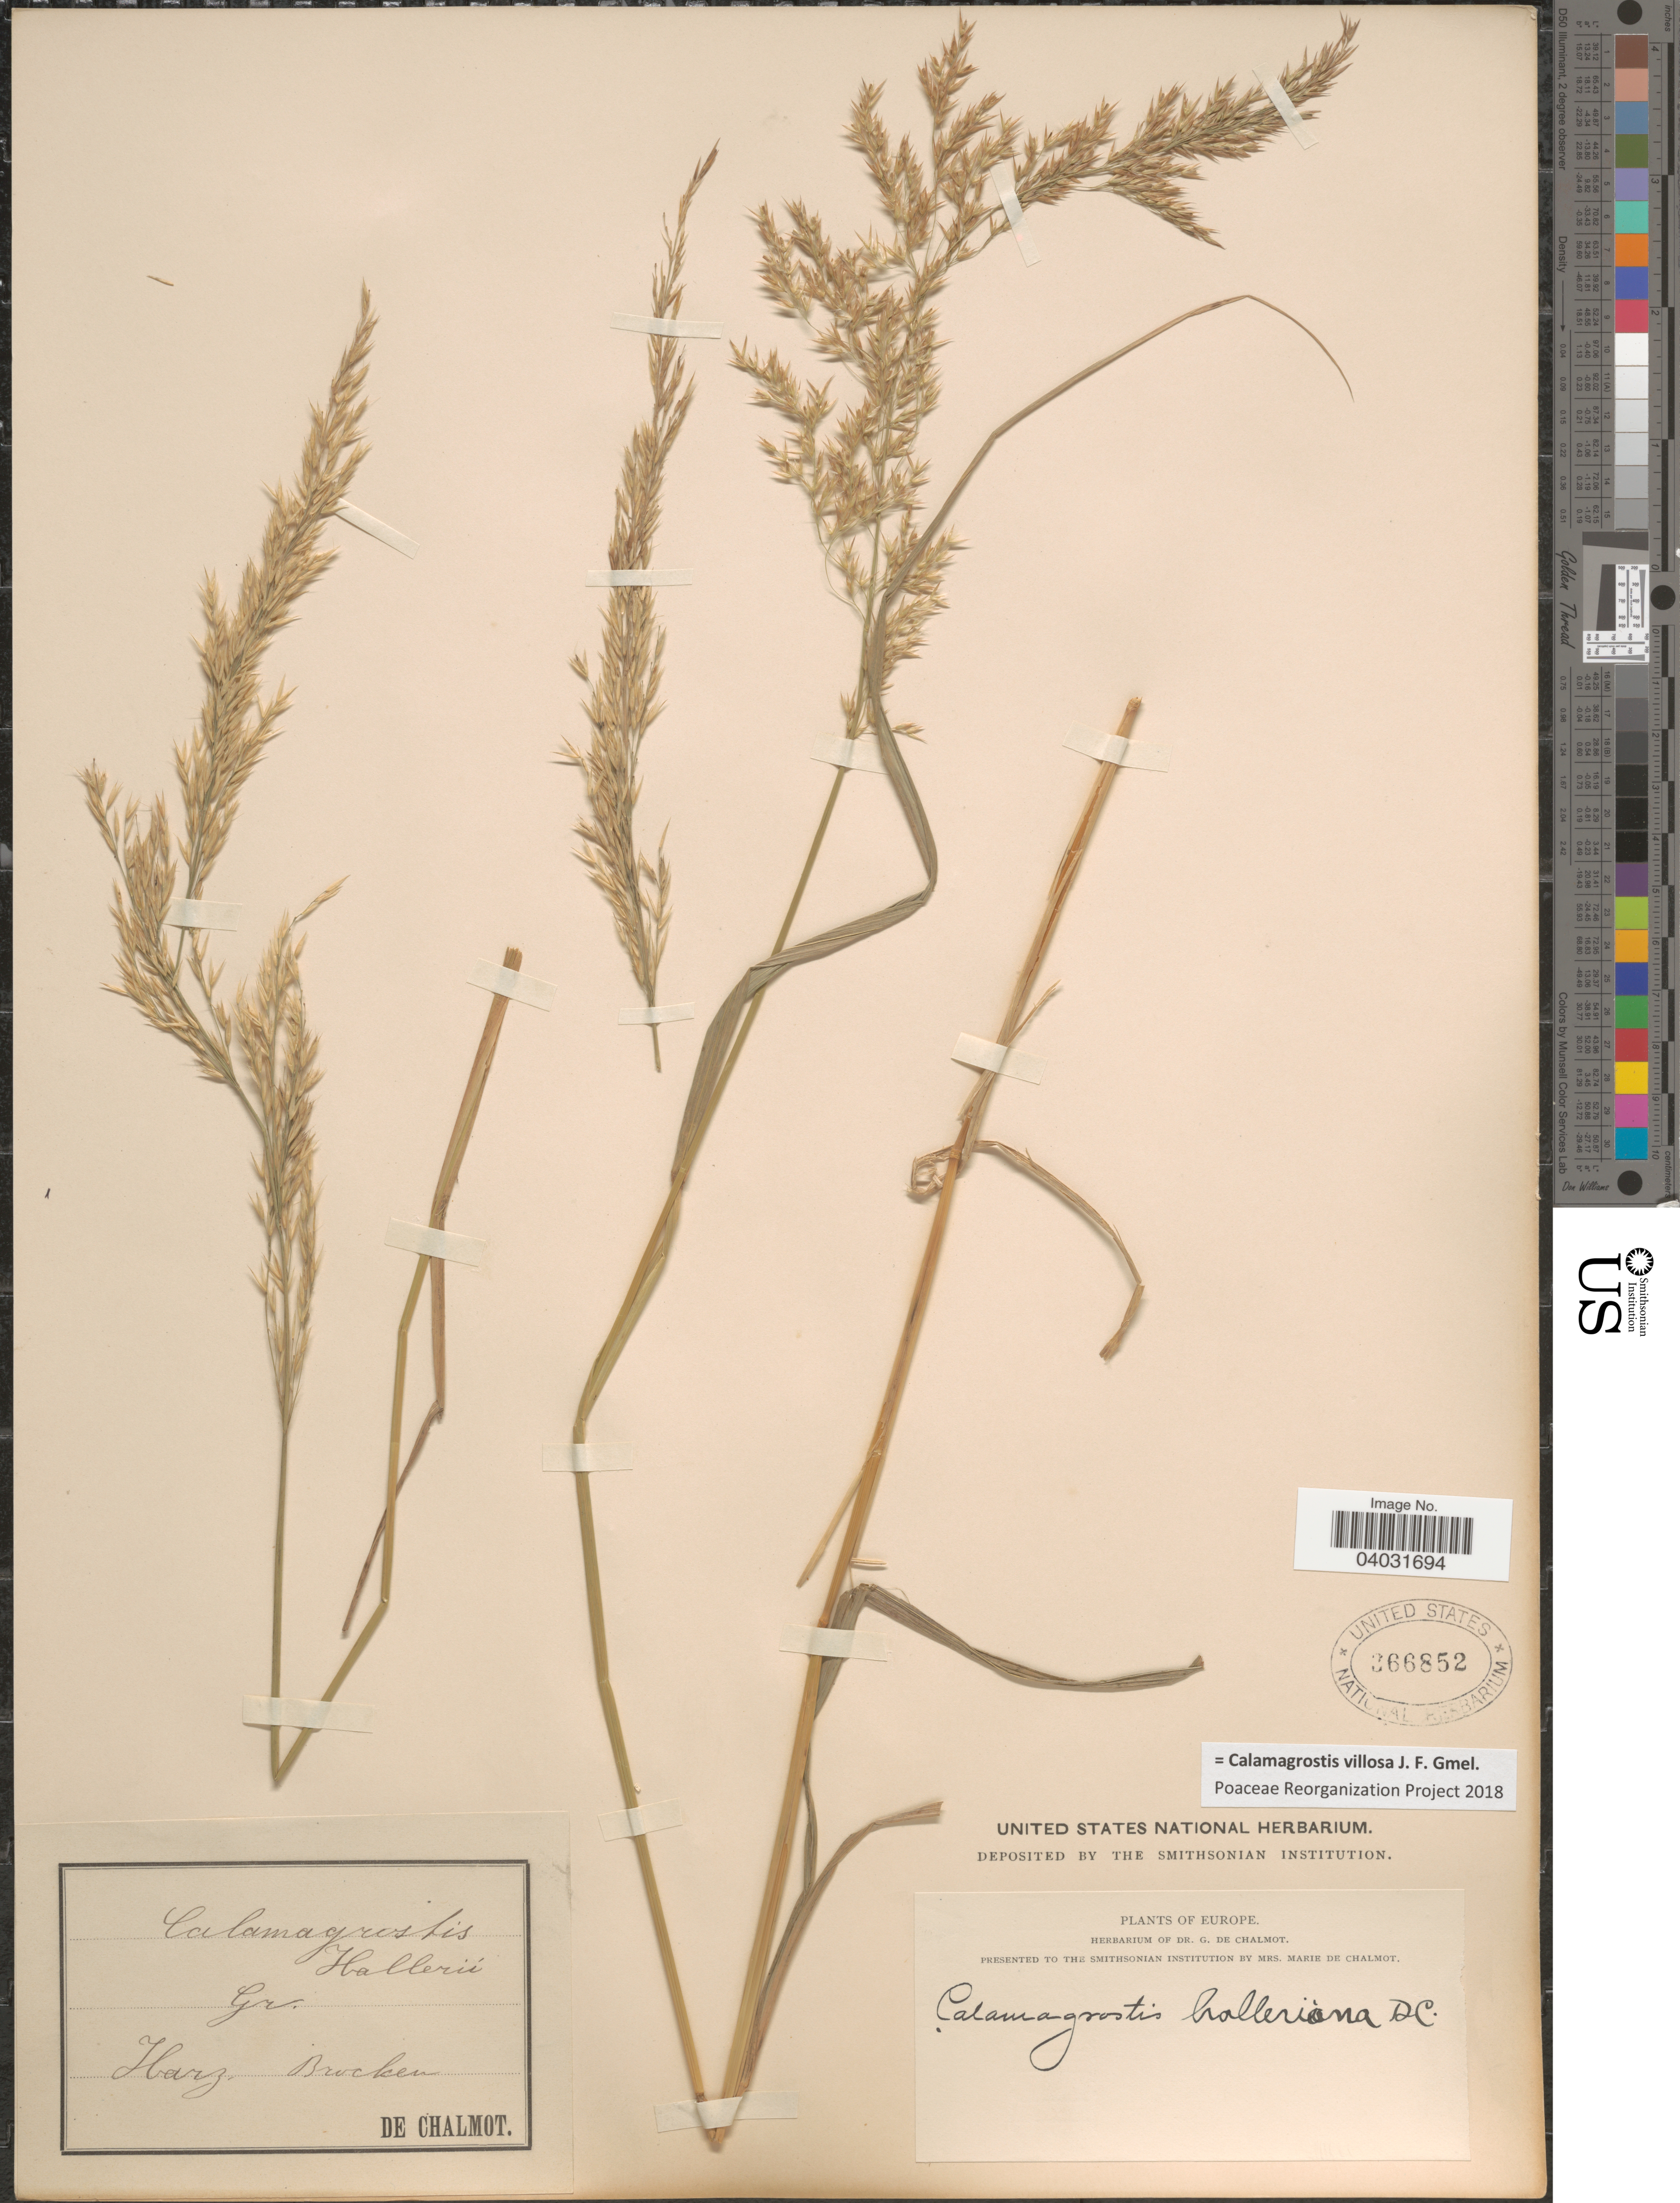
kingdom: Plantae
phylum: Tracheophyta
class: Liliopsida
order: Poales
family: Poaceae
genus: Calamagrostis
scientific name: Calamagrostis villosa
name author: J.F. Gmel.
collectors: G. de Chalmot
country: Germany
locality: Harz. Brocken. Europe.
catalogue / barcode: US 366852